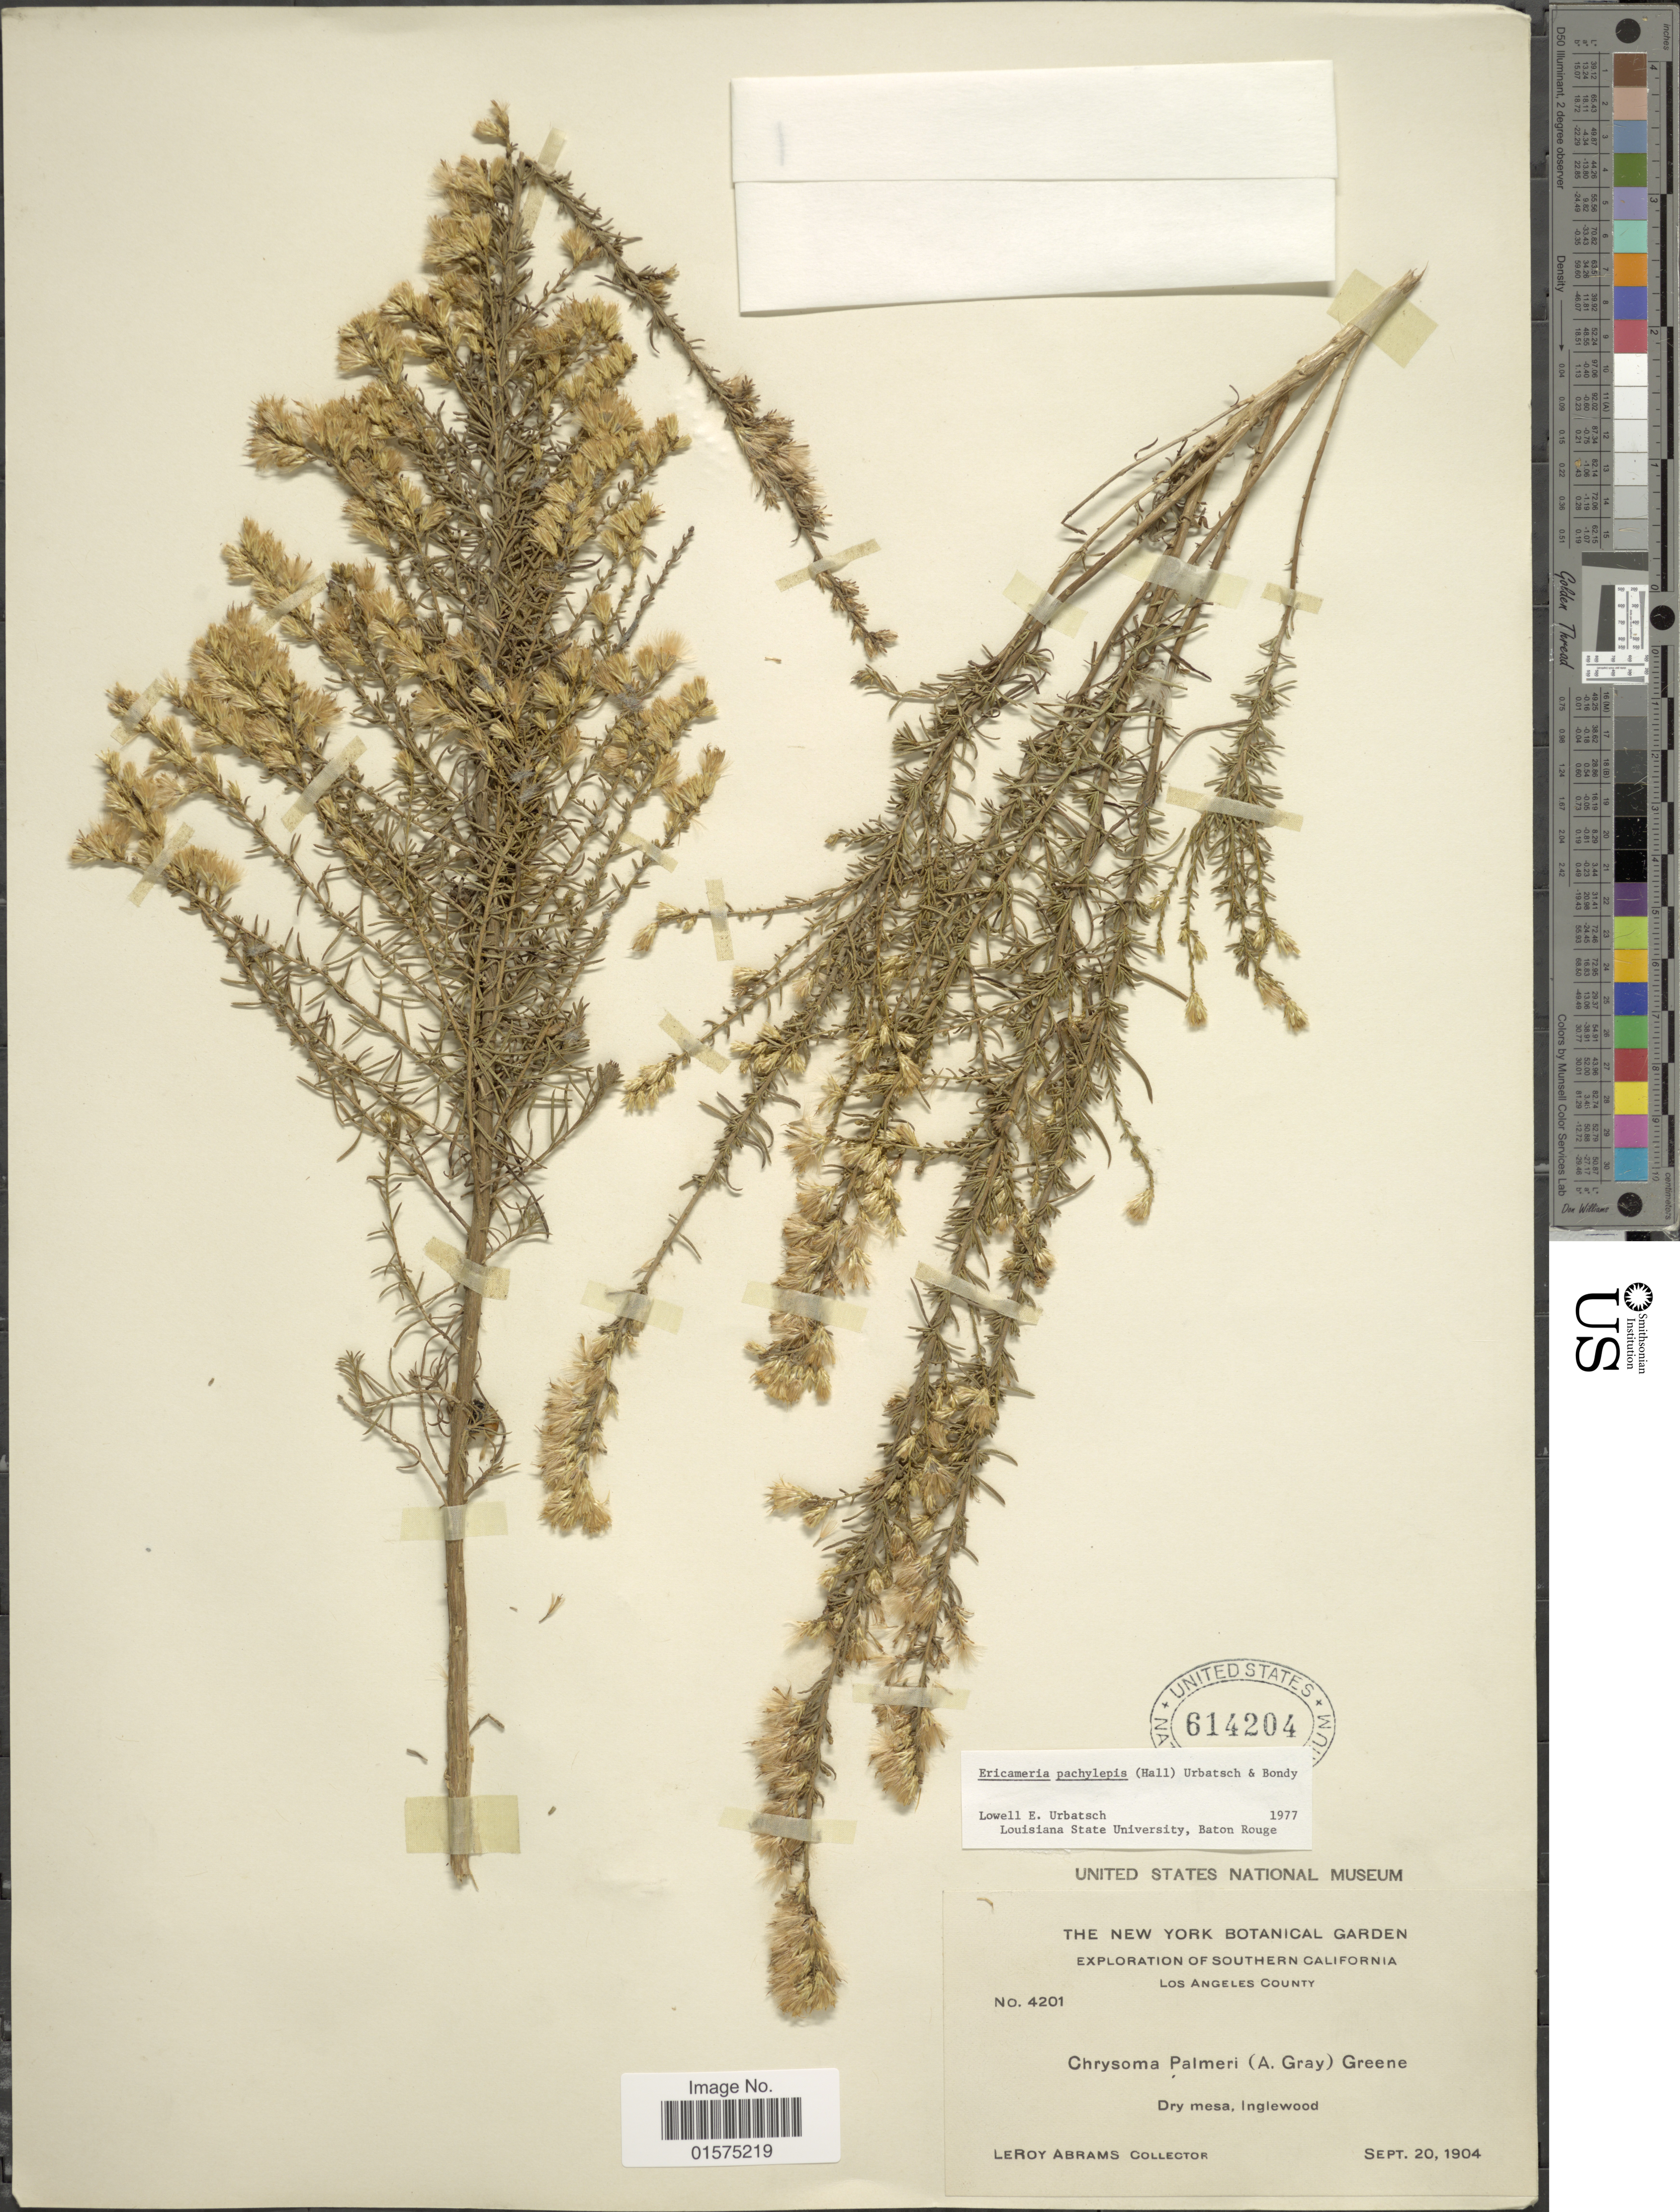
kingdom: Plantae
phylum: Tracheophyta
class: Magnoliopsida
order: Asterales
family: Asteraceae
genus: Ericameria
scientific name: Ericameria pachylepis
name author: (Hall.) Urbatsch & Bondy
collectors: L. Abrams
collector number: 4201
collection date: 1904-09-20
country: United States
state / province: California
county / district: Los Angeles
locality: Southern California. Los Angeles County. Dry mesa, Inglewood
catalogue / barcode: US 614204